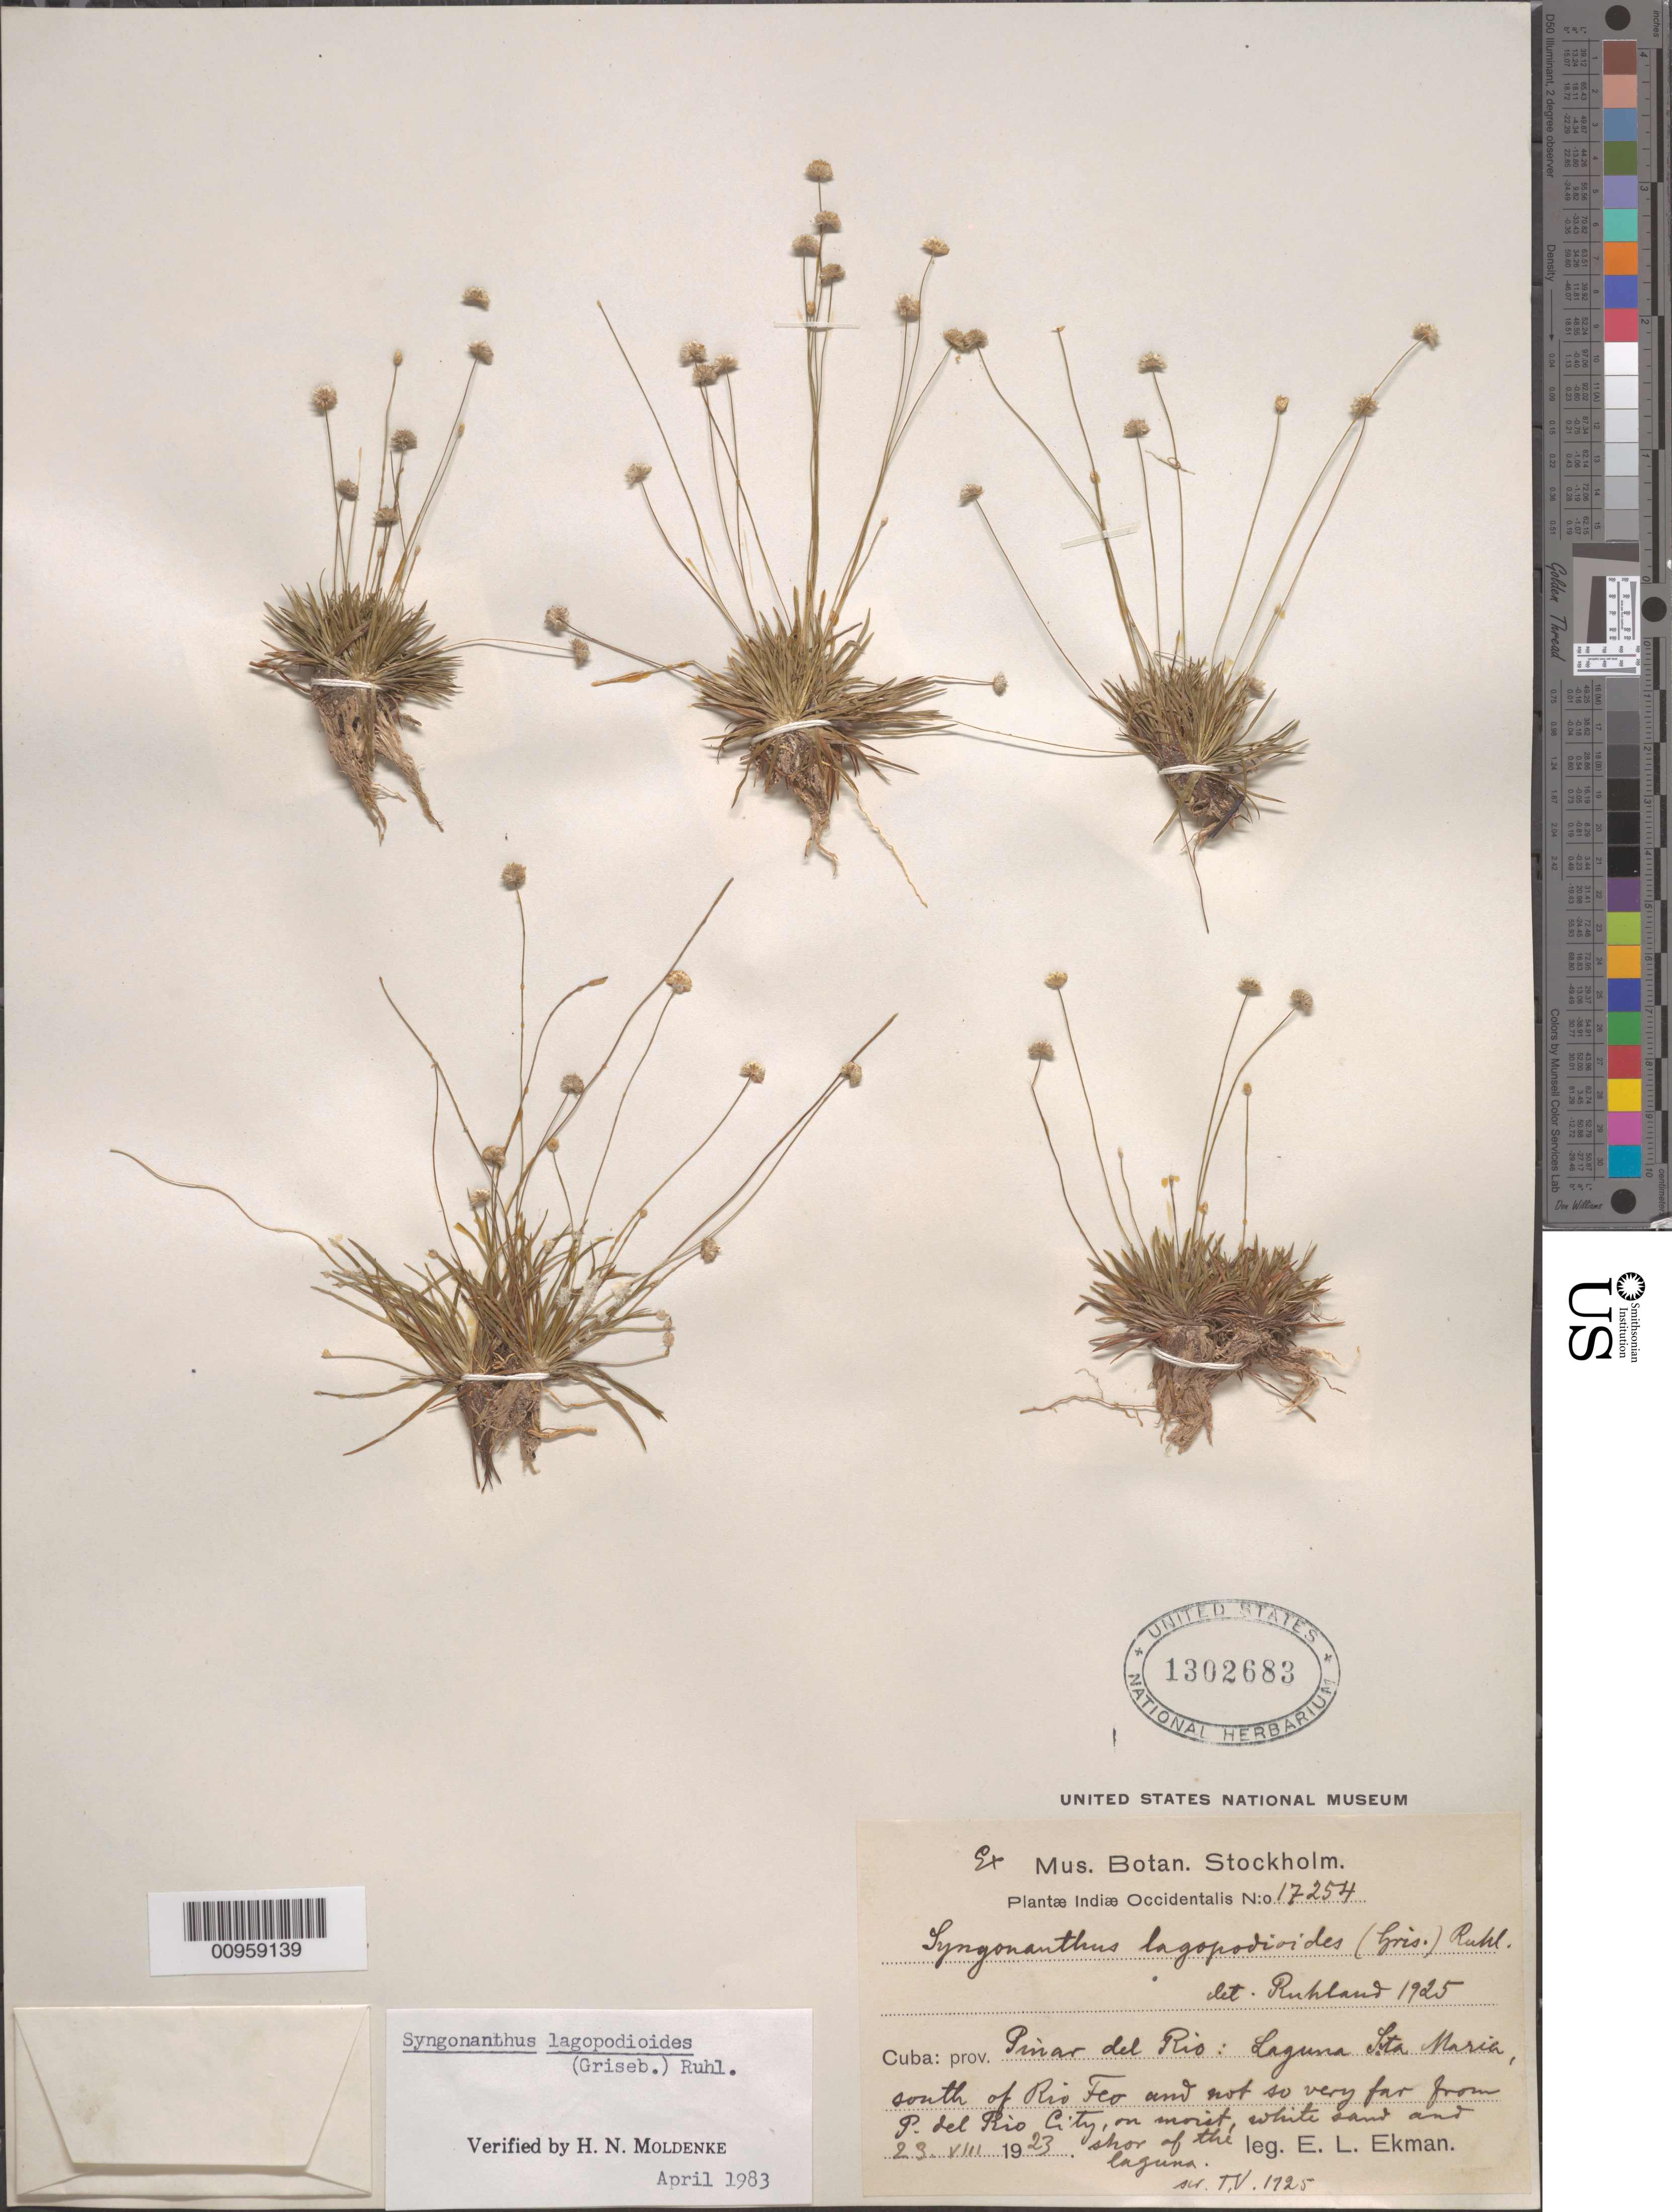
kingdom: Plantae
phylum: Tracheophyta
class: Liliopsida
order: Poales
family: Eriocaulaceae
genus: Syngonanthus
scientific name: Syngonanthus lagopodioides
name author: (Griseb.) Ruhland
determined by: Moldenke, H. N.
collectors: E. L. Ekman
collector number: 17254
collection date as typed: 23 Aug 1923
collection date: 1923-08-23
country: Cuba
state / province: Pinar del Rio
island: Cuba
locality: Laguna Sta Maria, south of Rio Feo and not so very far from Pinar del Rio City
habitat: On moist, white sand and shore of the laguna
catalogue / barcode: US 1302683